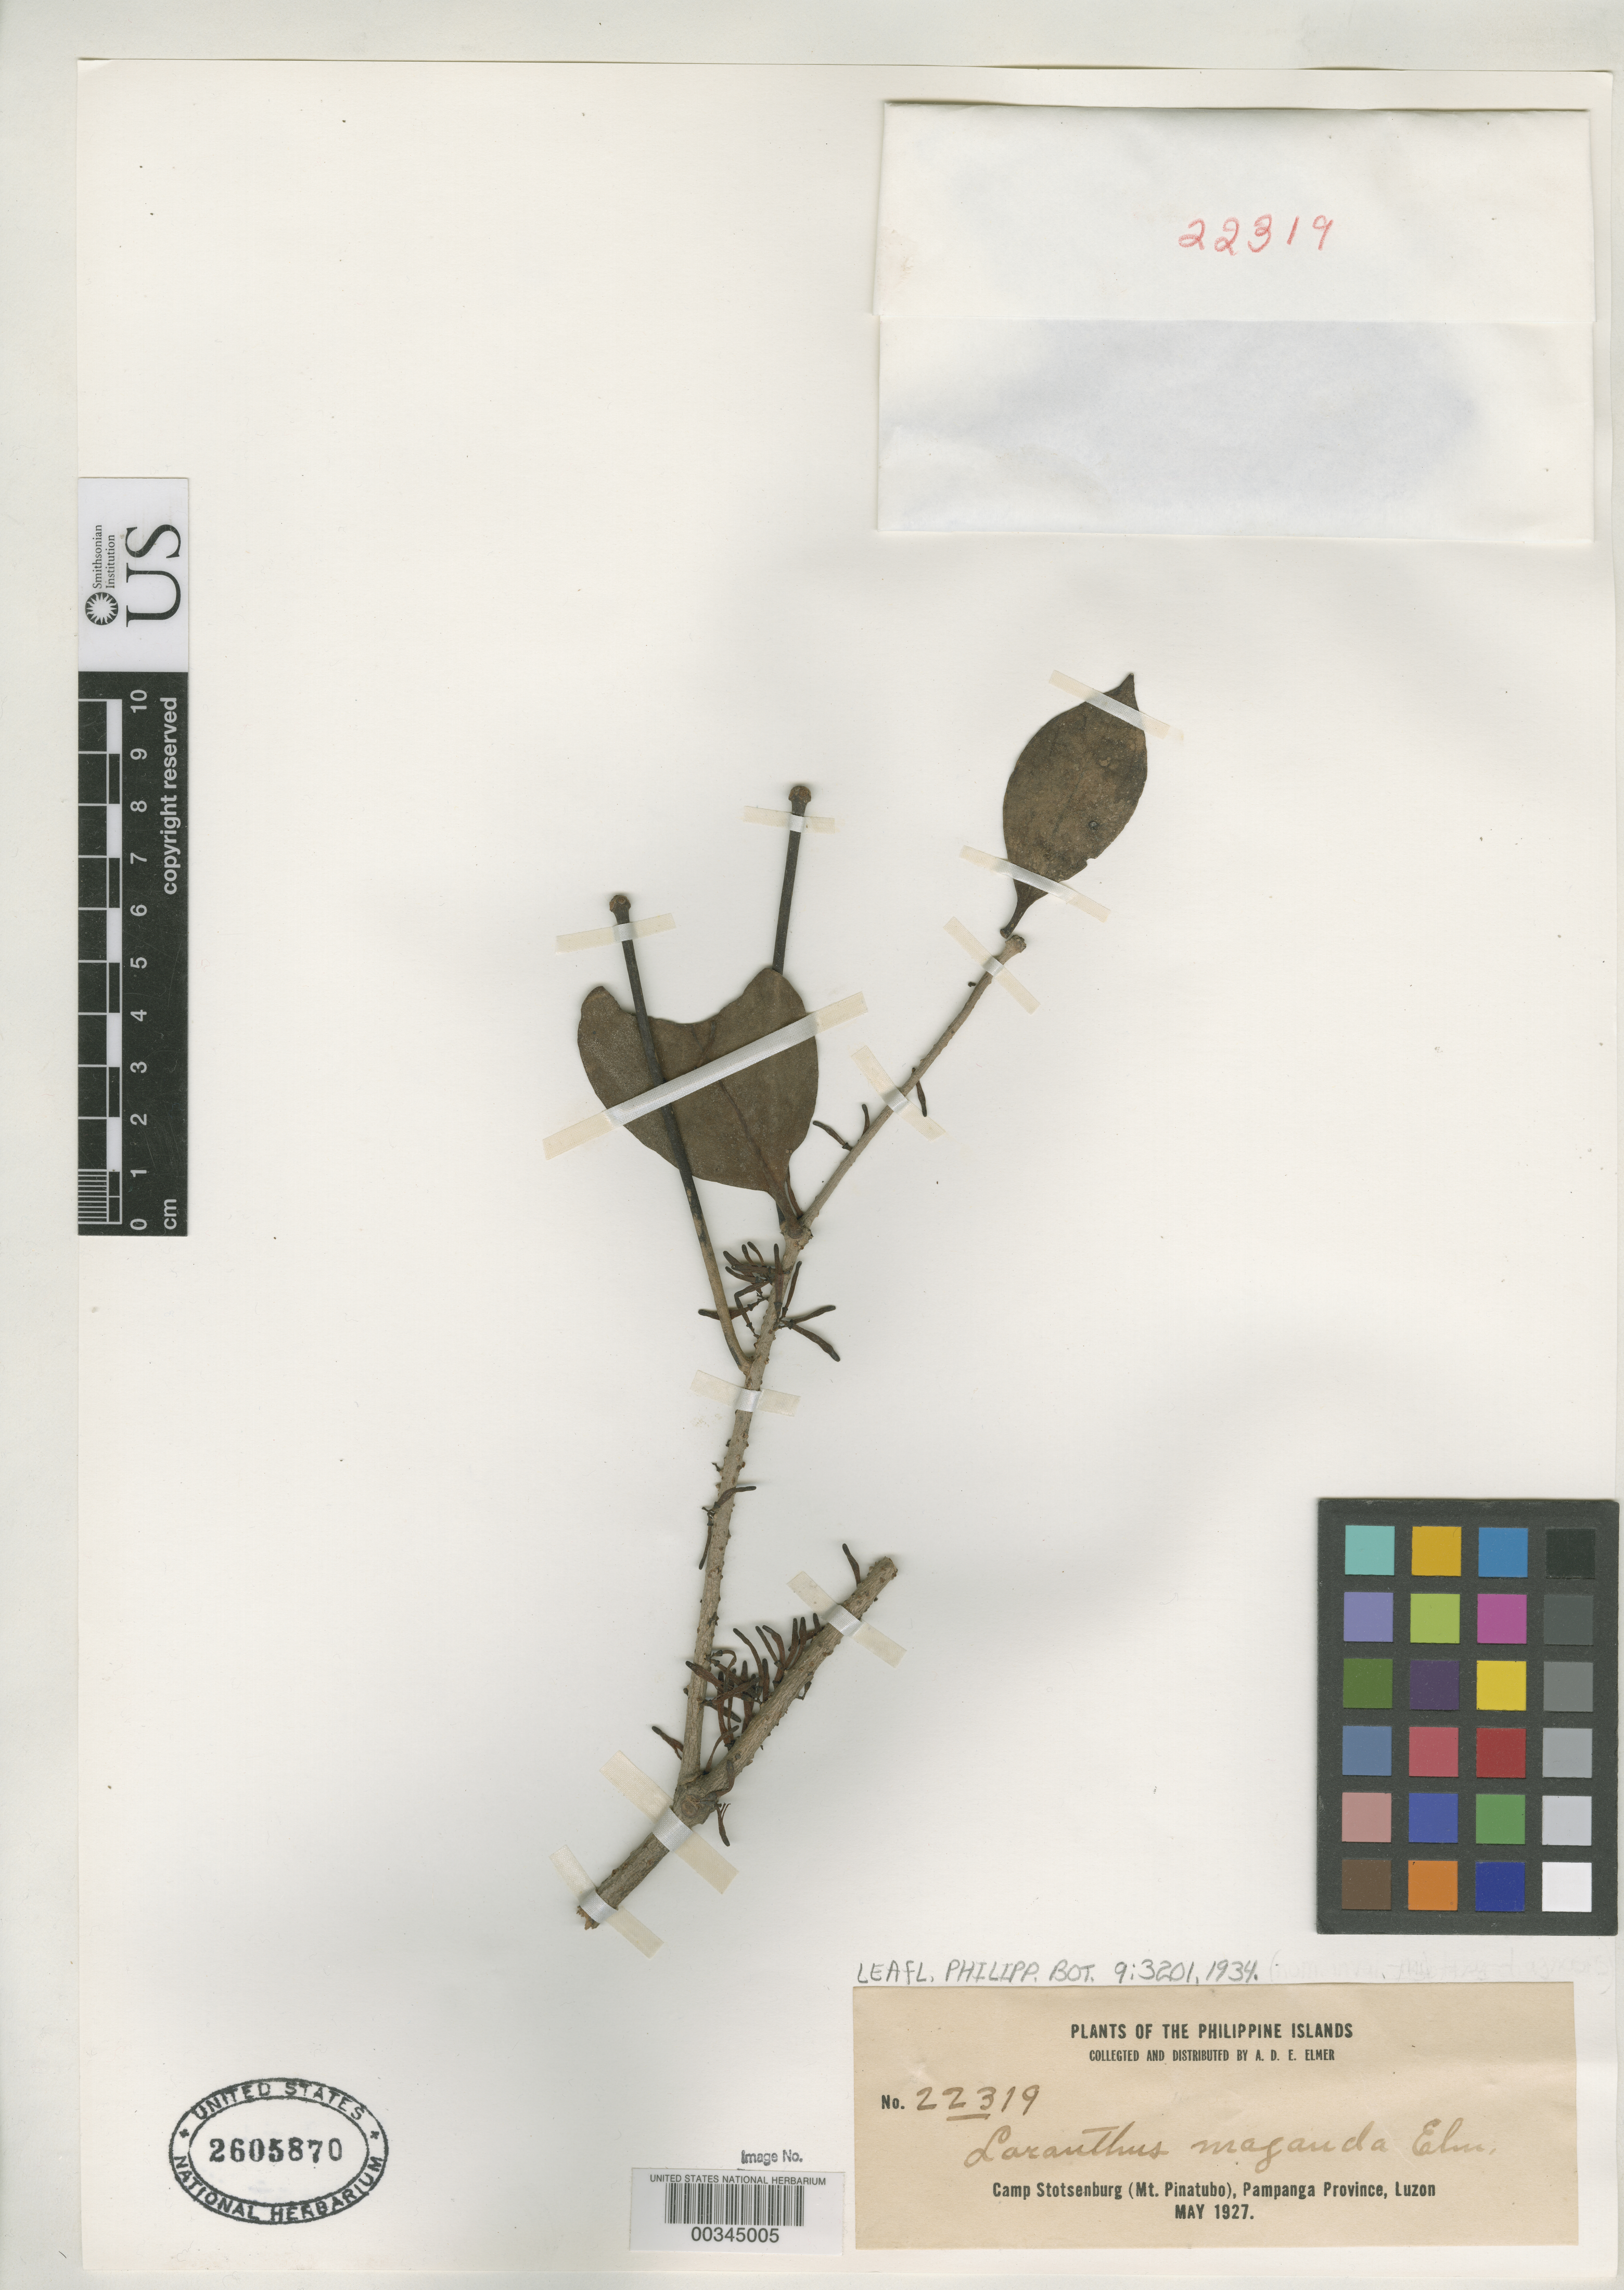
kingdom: Plantae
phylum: Tracheophyta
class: Magnoliopsida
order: Santalales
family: Loranthaceae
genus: Loranthus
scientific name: Loranthus maganda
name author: Elmer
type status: Isotype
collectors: A. D. E. Elmer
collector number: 22319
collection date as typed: May 1927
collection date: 1927-05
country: Philippines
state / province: Central Luzon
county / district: Pampanga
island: Luzon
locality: Camp Stotsenburg, Mt. Pinatubo.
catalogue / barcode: US 2605870